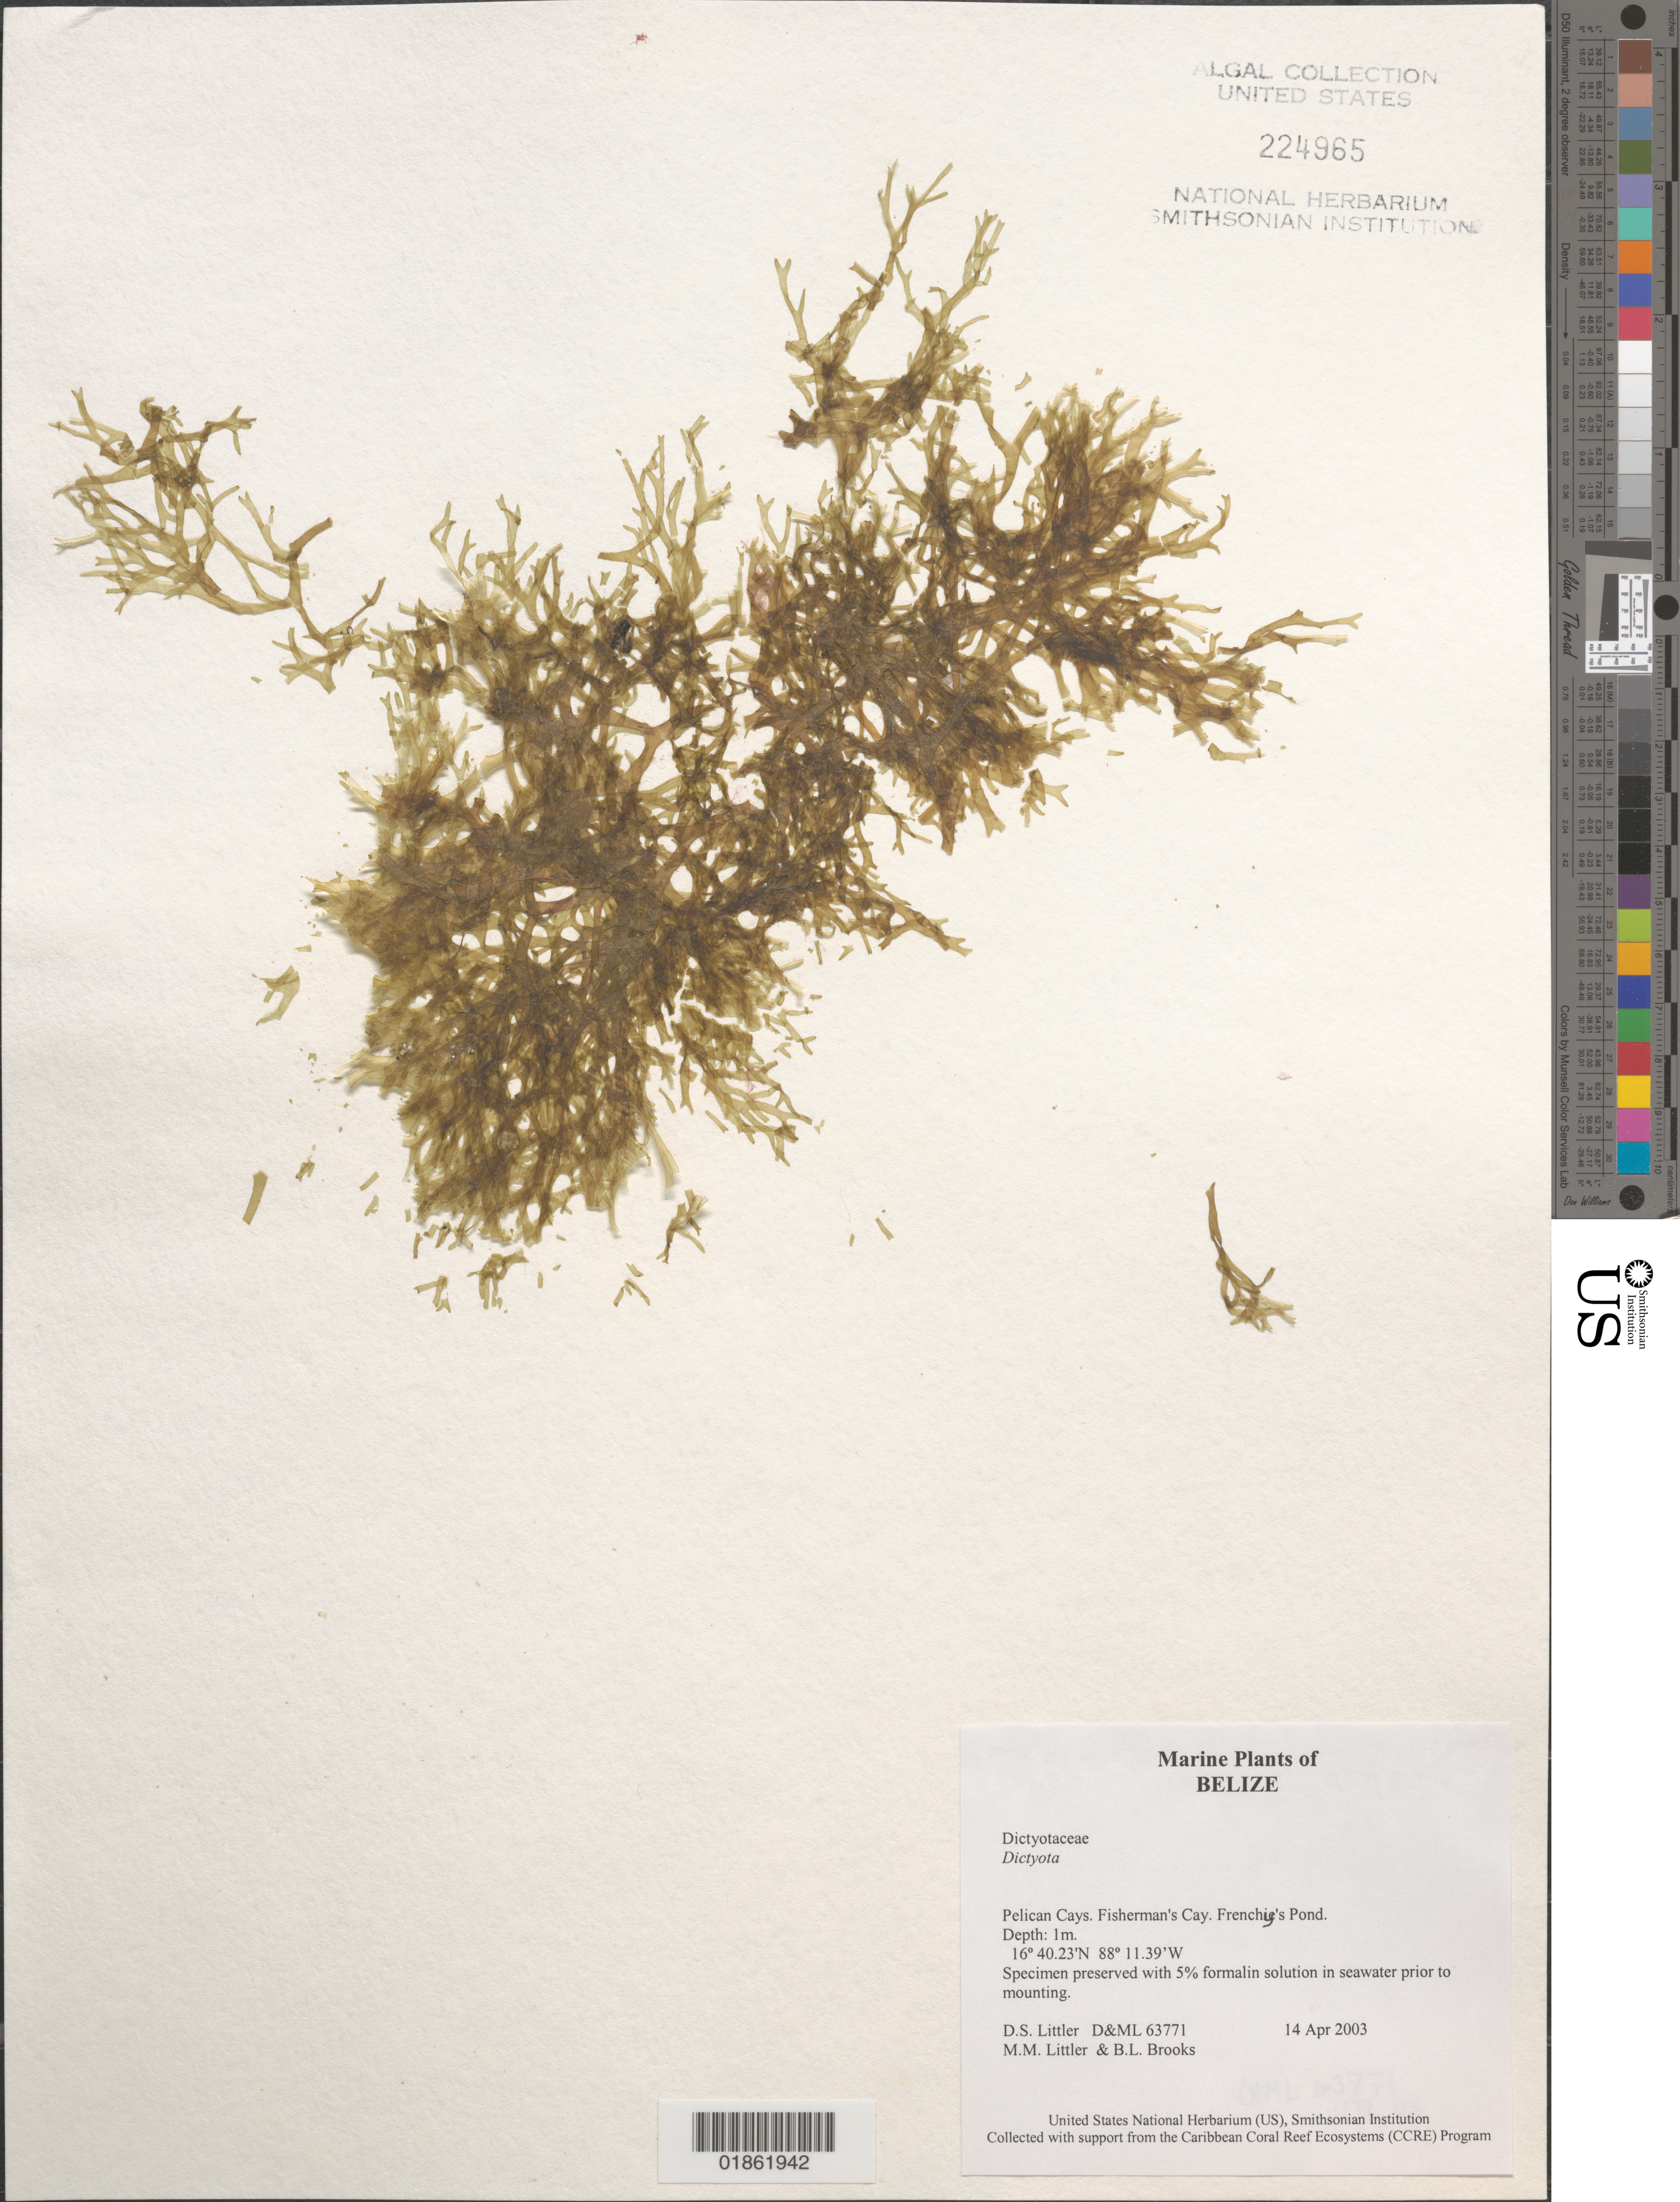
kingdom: Chromista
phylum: Ochrophyta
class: Phaeophyceae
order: Dictyotales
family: Dictyotaceae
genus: Dictyota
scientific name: Dictyota sp.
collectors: M. M. Littler, D. S. Littler & B. Brooks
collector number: D&ML 63771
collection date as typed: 14 Apr 2003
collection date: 2003-04-14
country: Belize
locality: Frenchies Pond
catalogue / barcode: US 224965